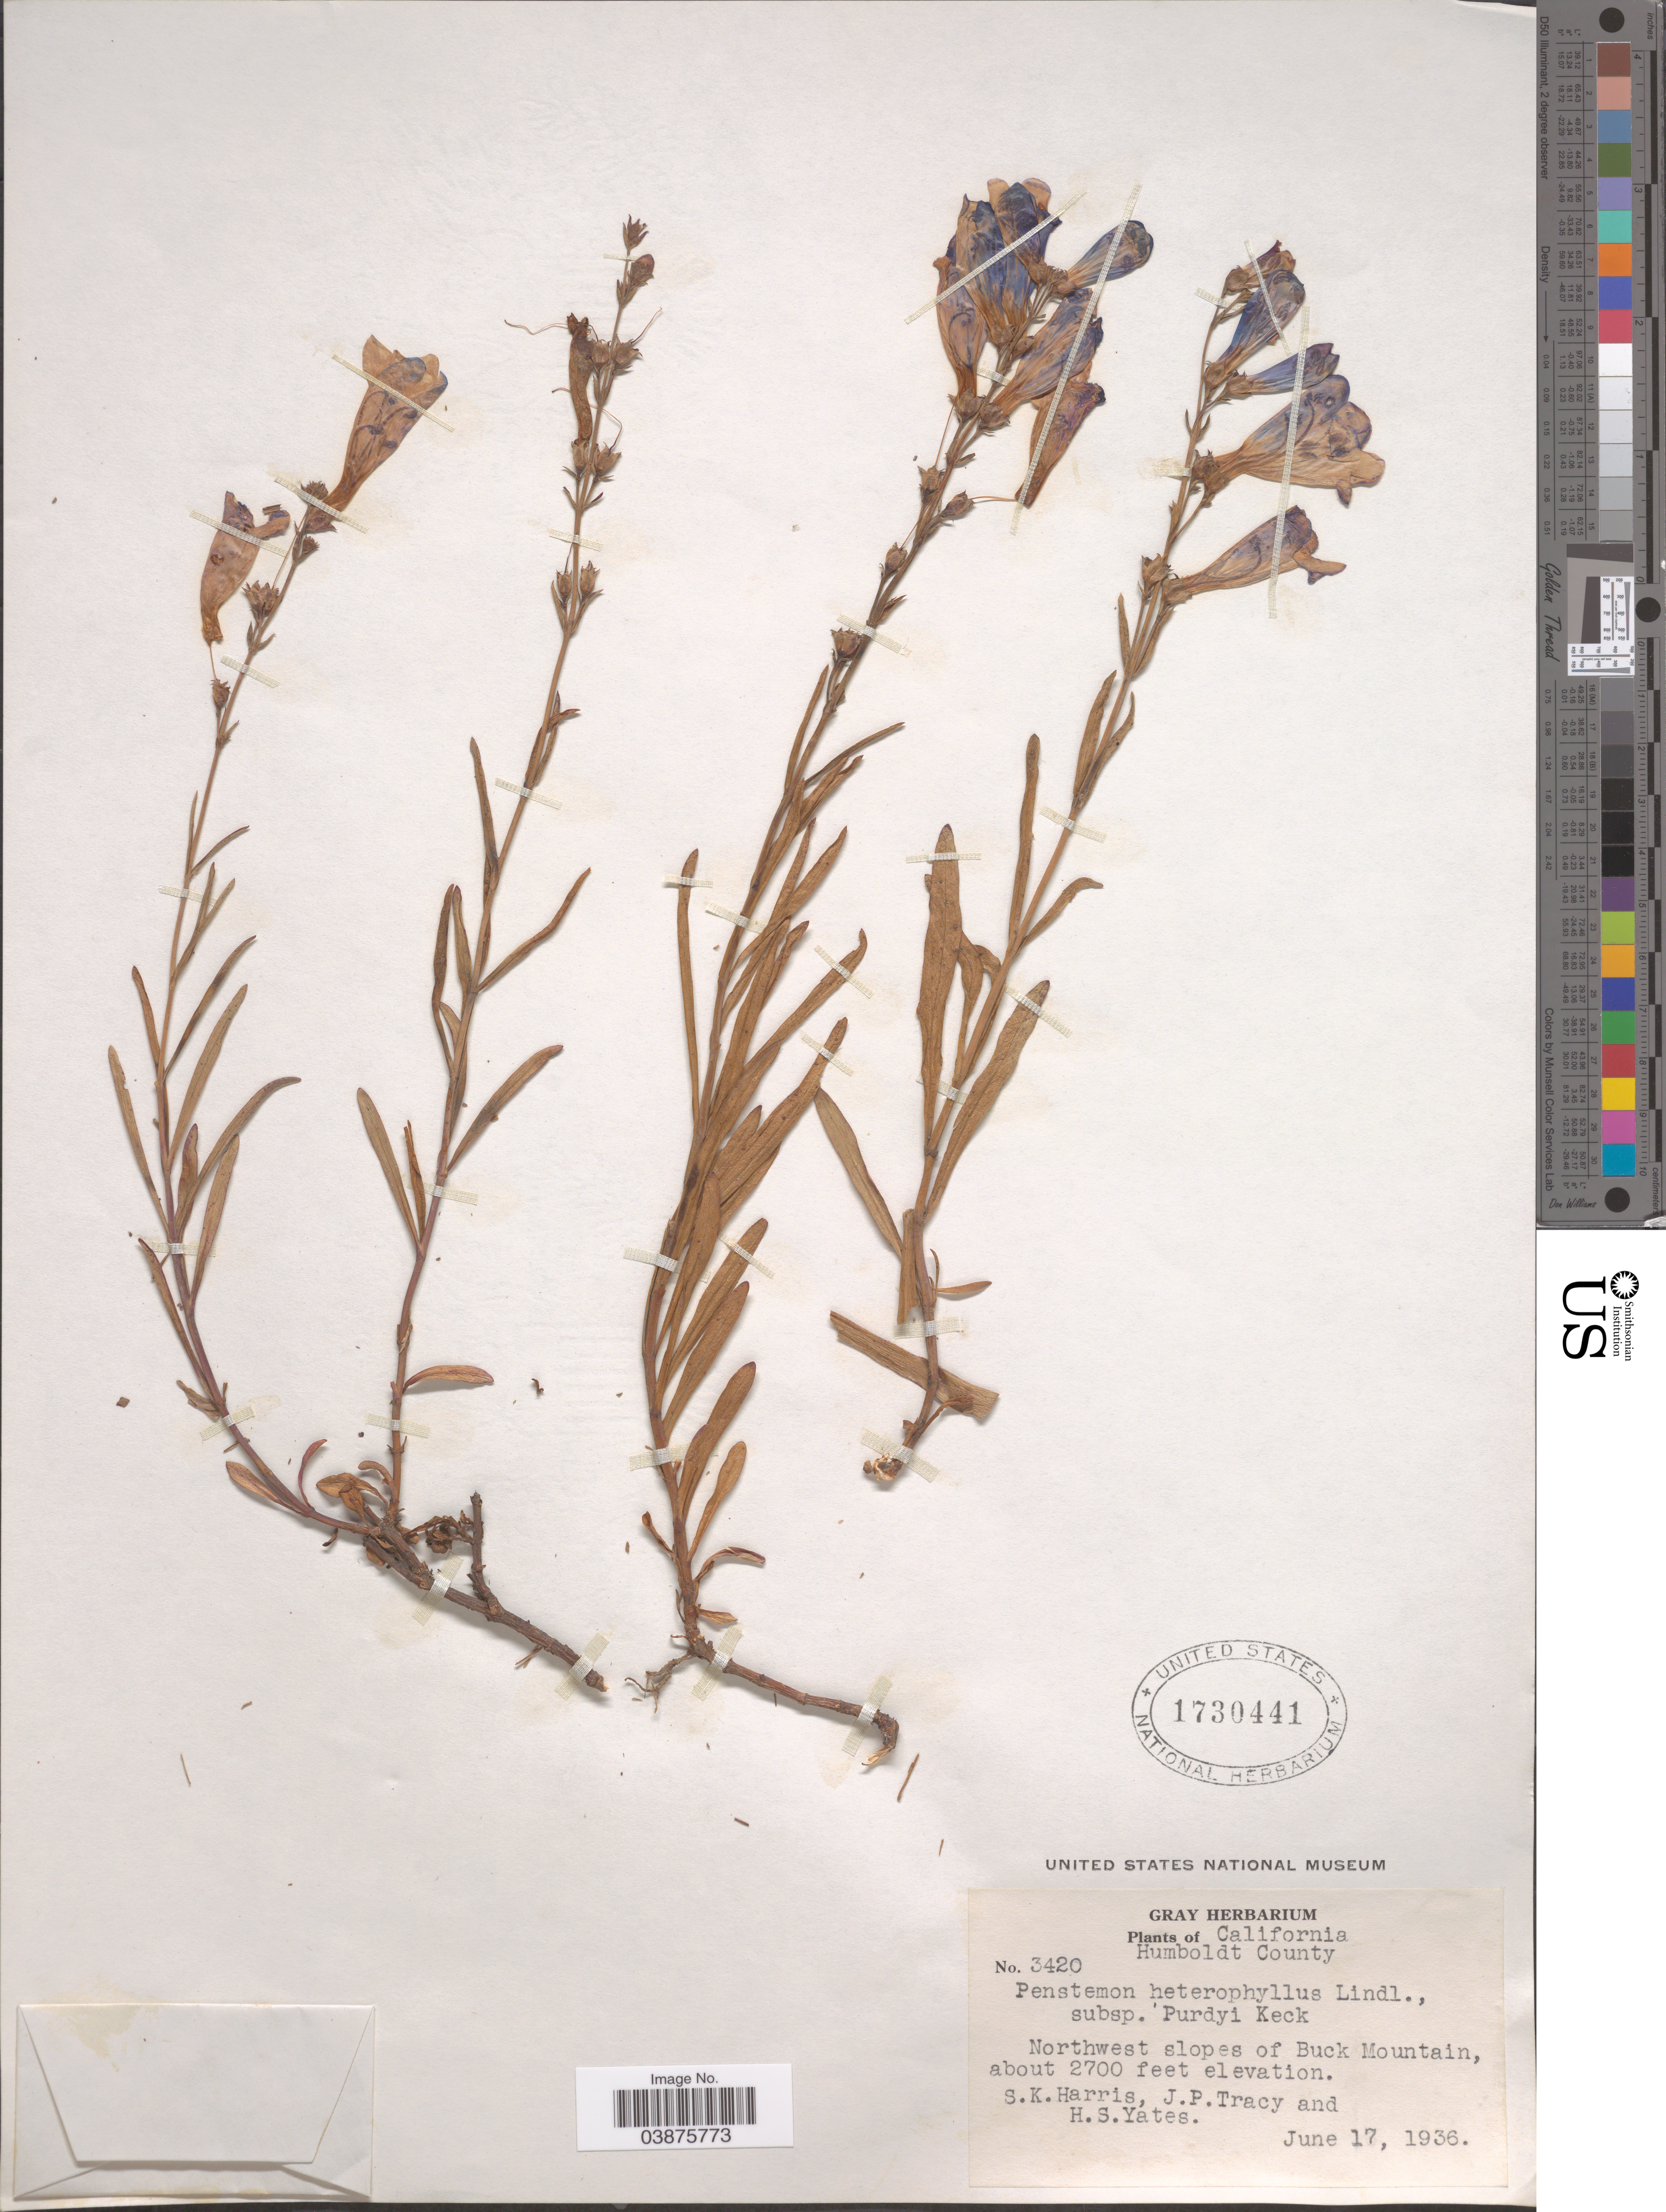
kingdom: Plantae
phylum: Tracheophyta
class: Magnoliopsida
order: Lamiales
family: Plantaginaceae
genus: Penstemon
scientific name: Penstemon heterophyllus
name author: Lindl.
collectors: S. K. Harris, J. Tracy & H. S. Yates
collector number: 3420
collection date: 1936-06-17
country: United States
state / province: California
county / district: Humboldt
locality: Humboldt County. Northwest slopes of Buck Mountain.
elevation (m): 823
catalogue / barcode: US 1730441